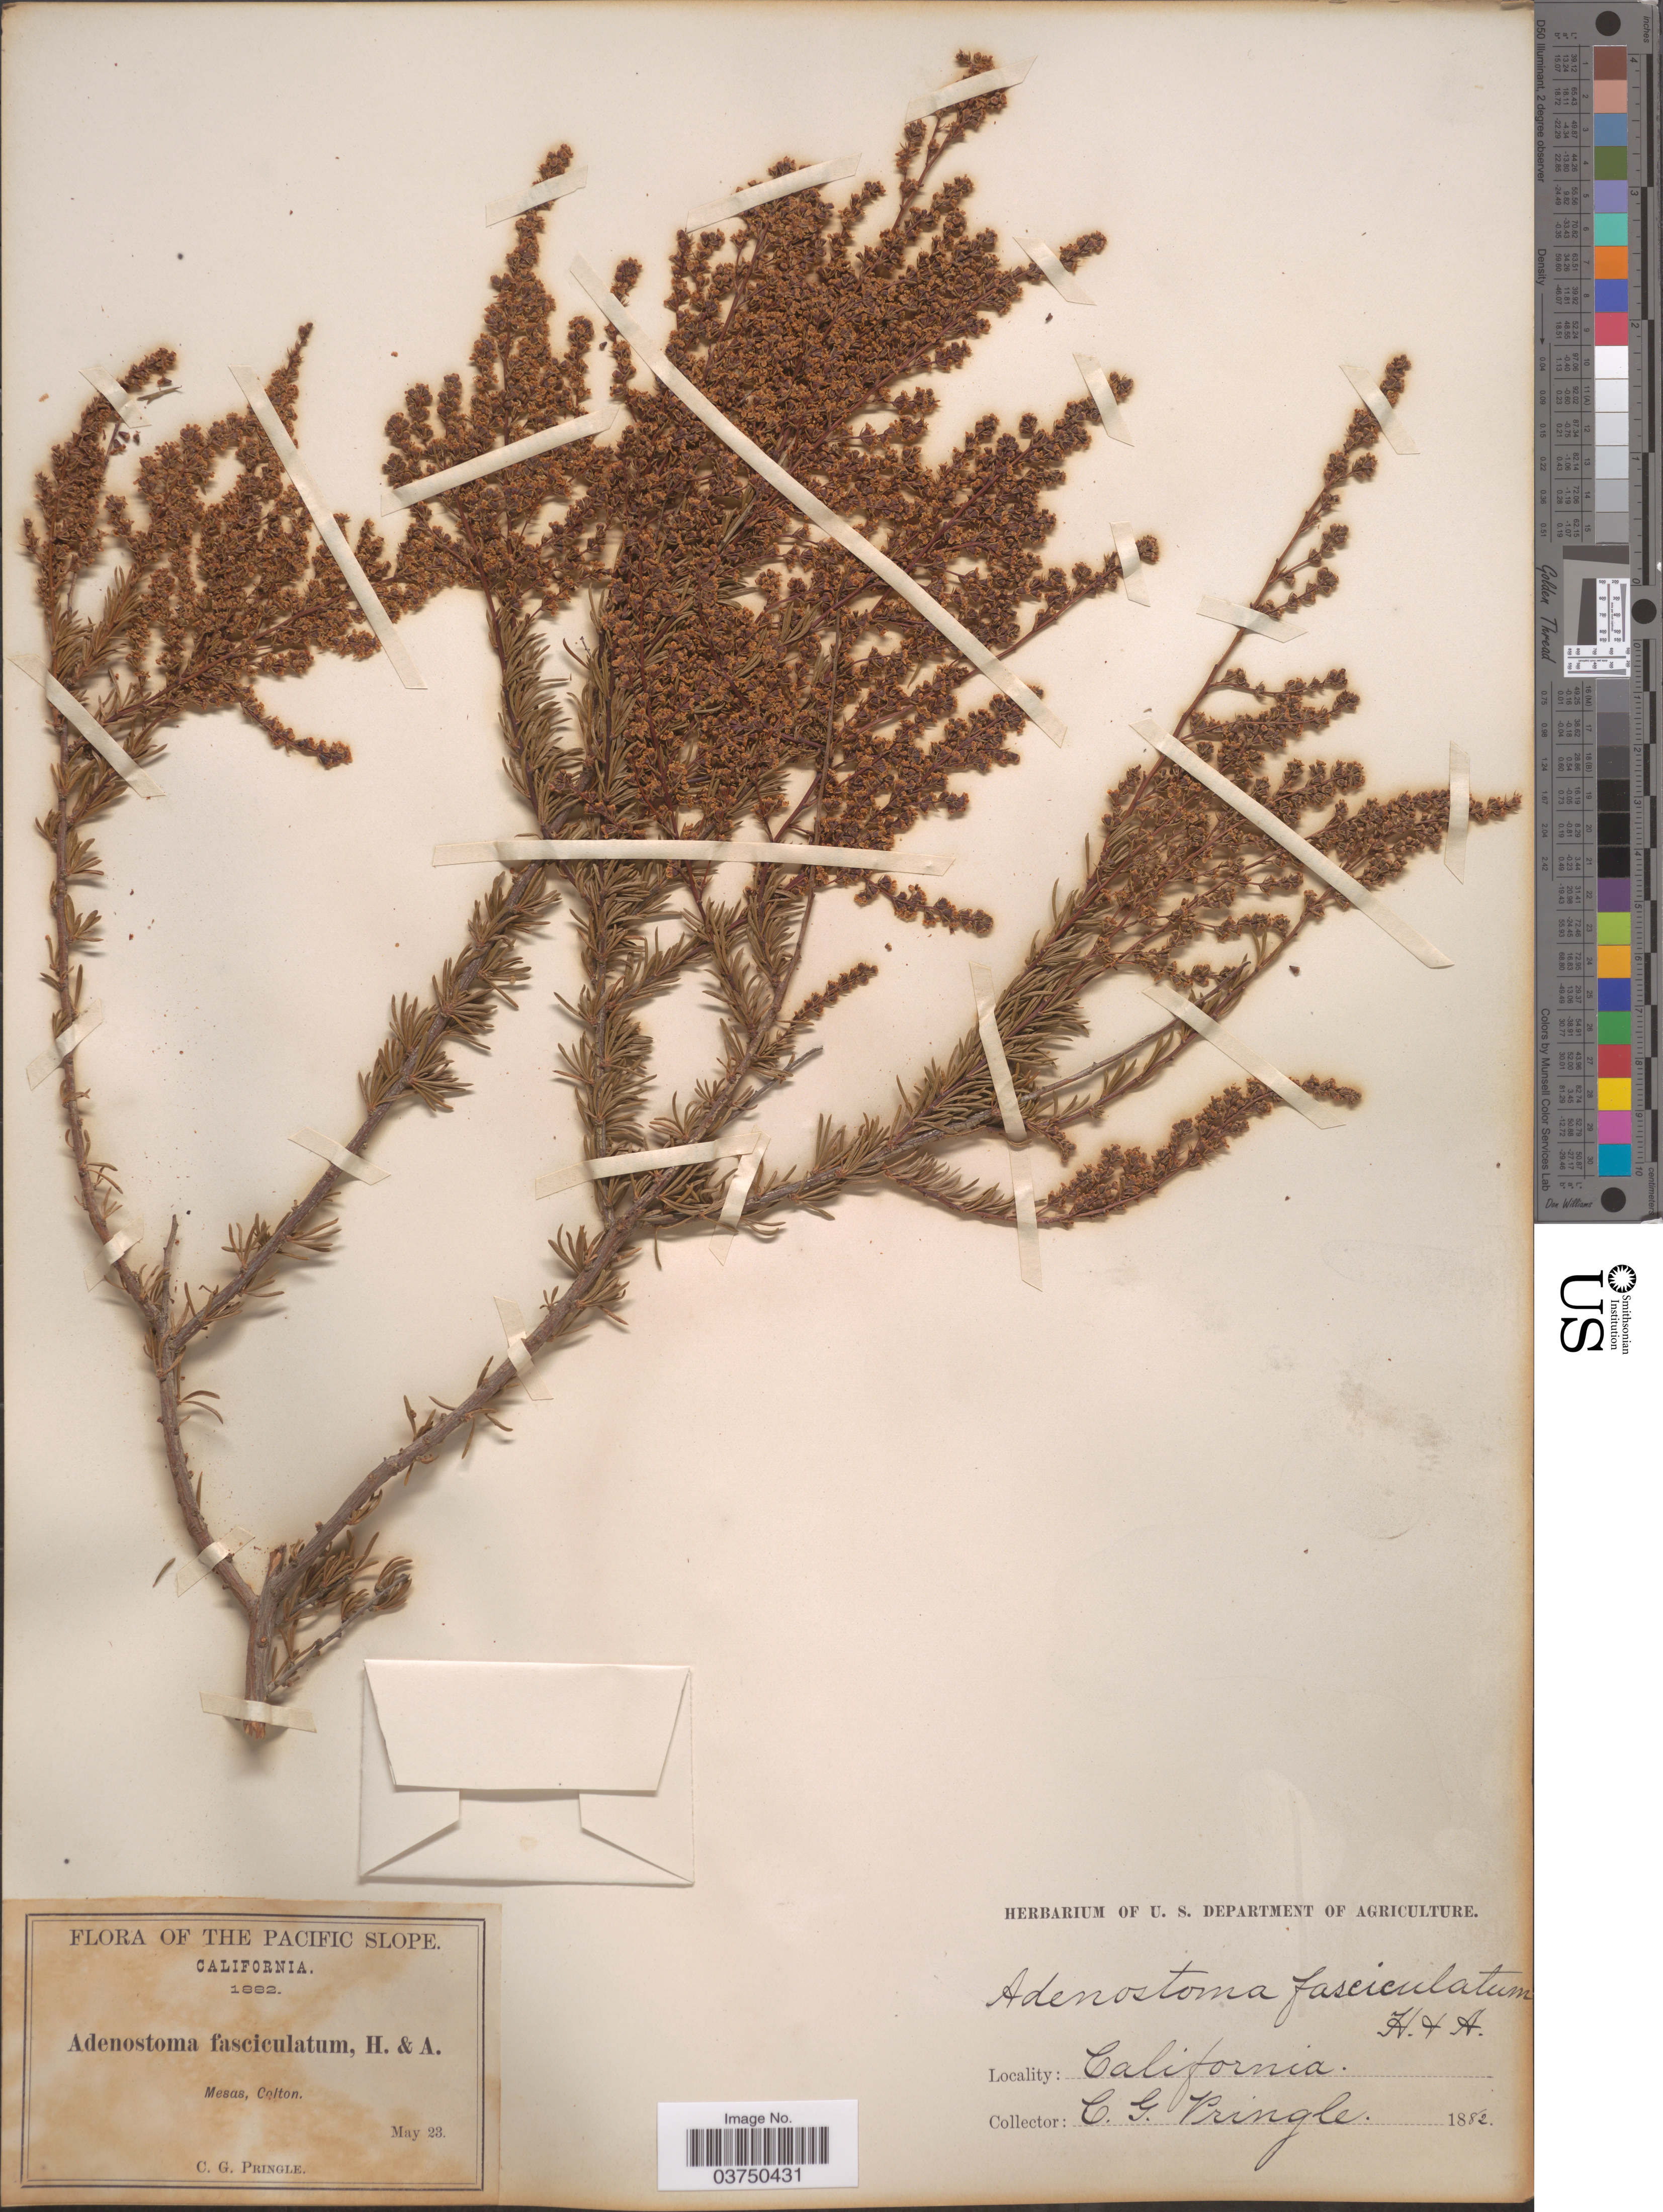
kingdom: Plantae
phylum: Tracheophyta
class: Magnoliopsida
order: Rosales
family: Rosaceae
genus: Adenostoma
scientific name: Adenostoma fasciculatum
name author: Hook. & Arn.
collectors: C. G. Pringle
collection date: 1882-05-23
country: United States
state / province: California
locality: Pacific Slope. Mesas, Colton.